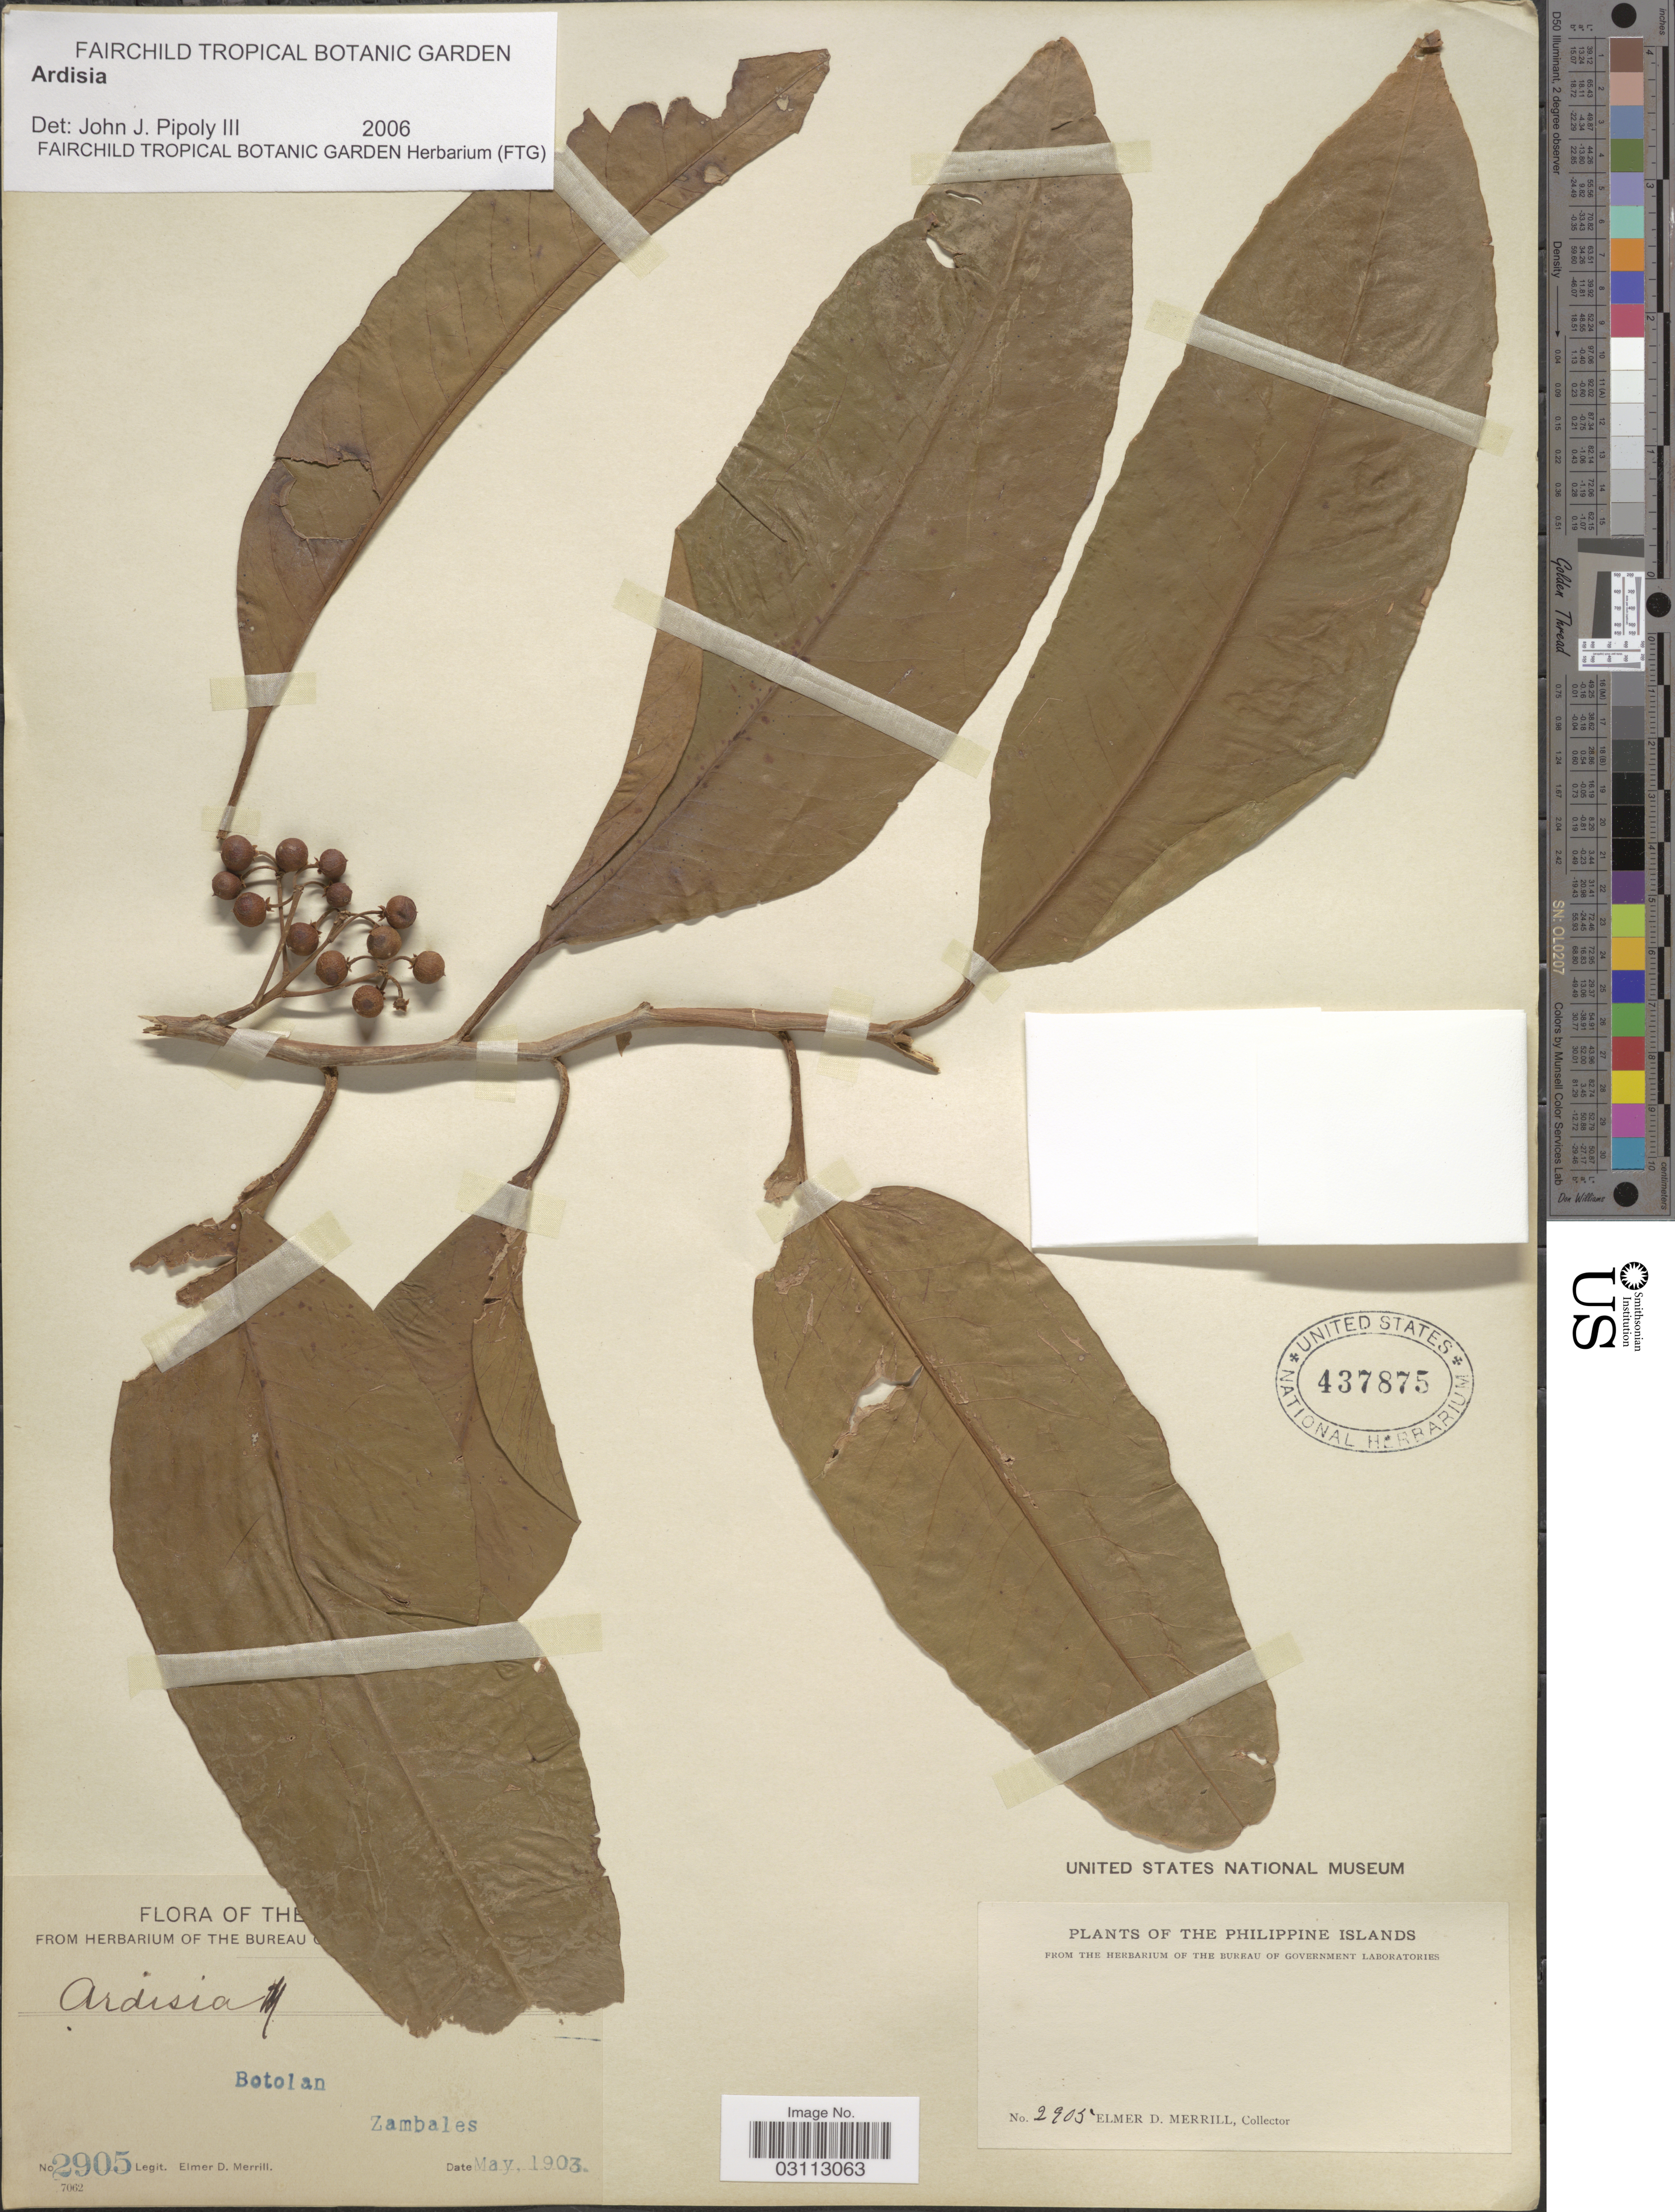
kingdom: Plantae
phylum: Tracheophyta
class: Magnoliopsida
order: Ericales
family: Primulaceae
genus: Ardisia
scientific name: Ardisia sp.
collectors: E. D. Merrill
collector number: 2905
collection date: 1903-05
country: Philippines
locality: Botolan. Zambales.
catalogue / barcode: US 437875